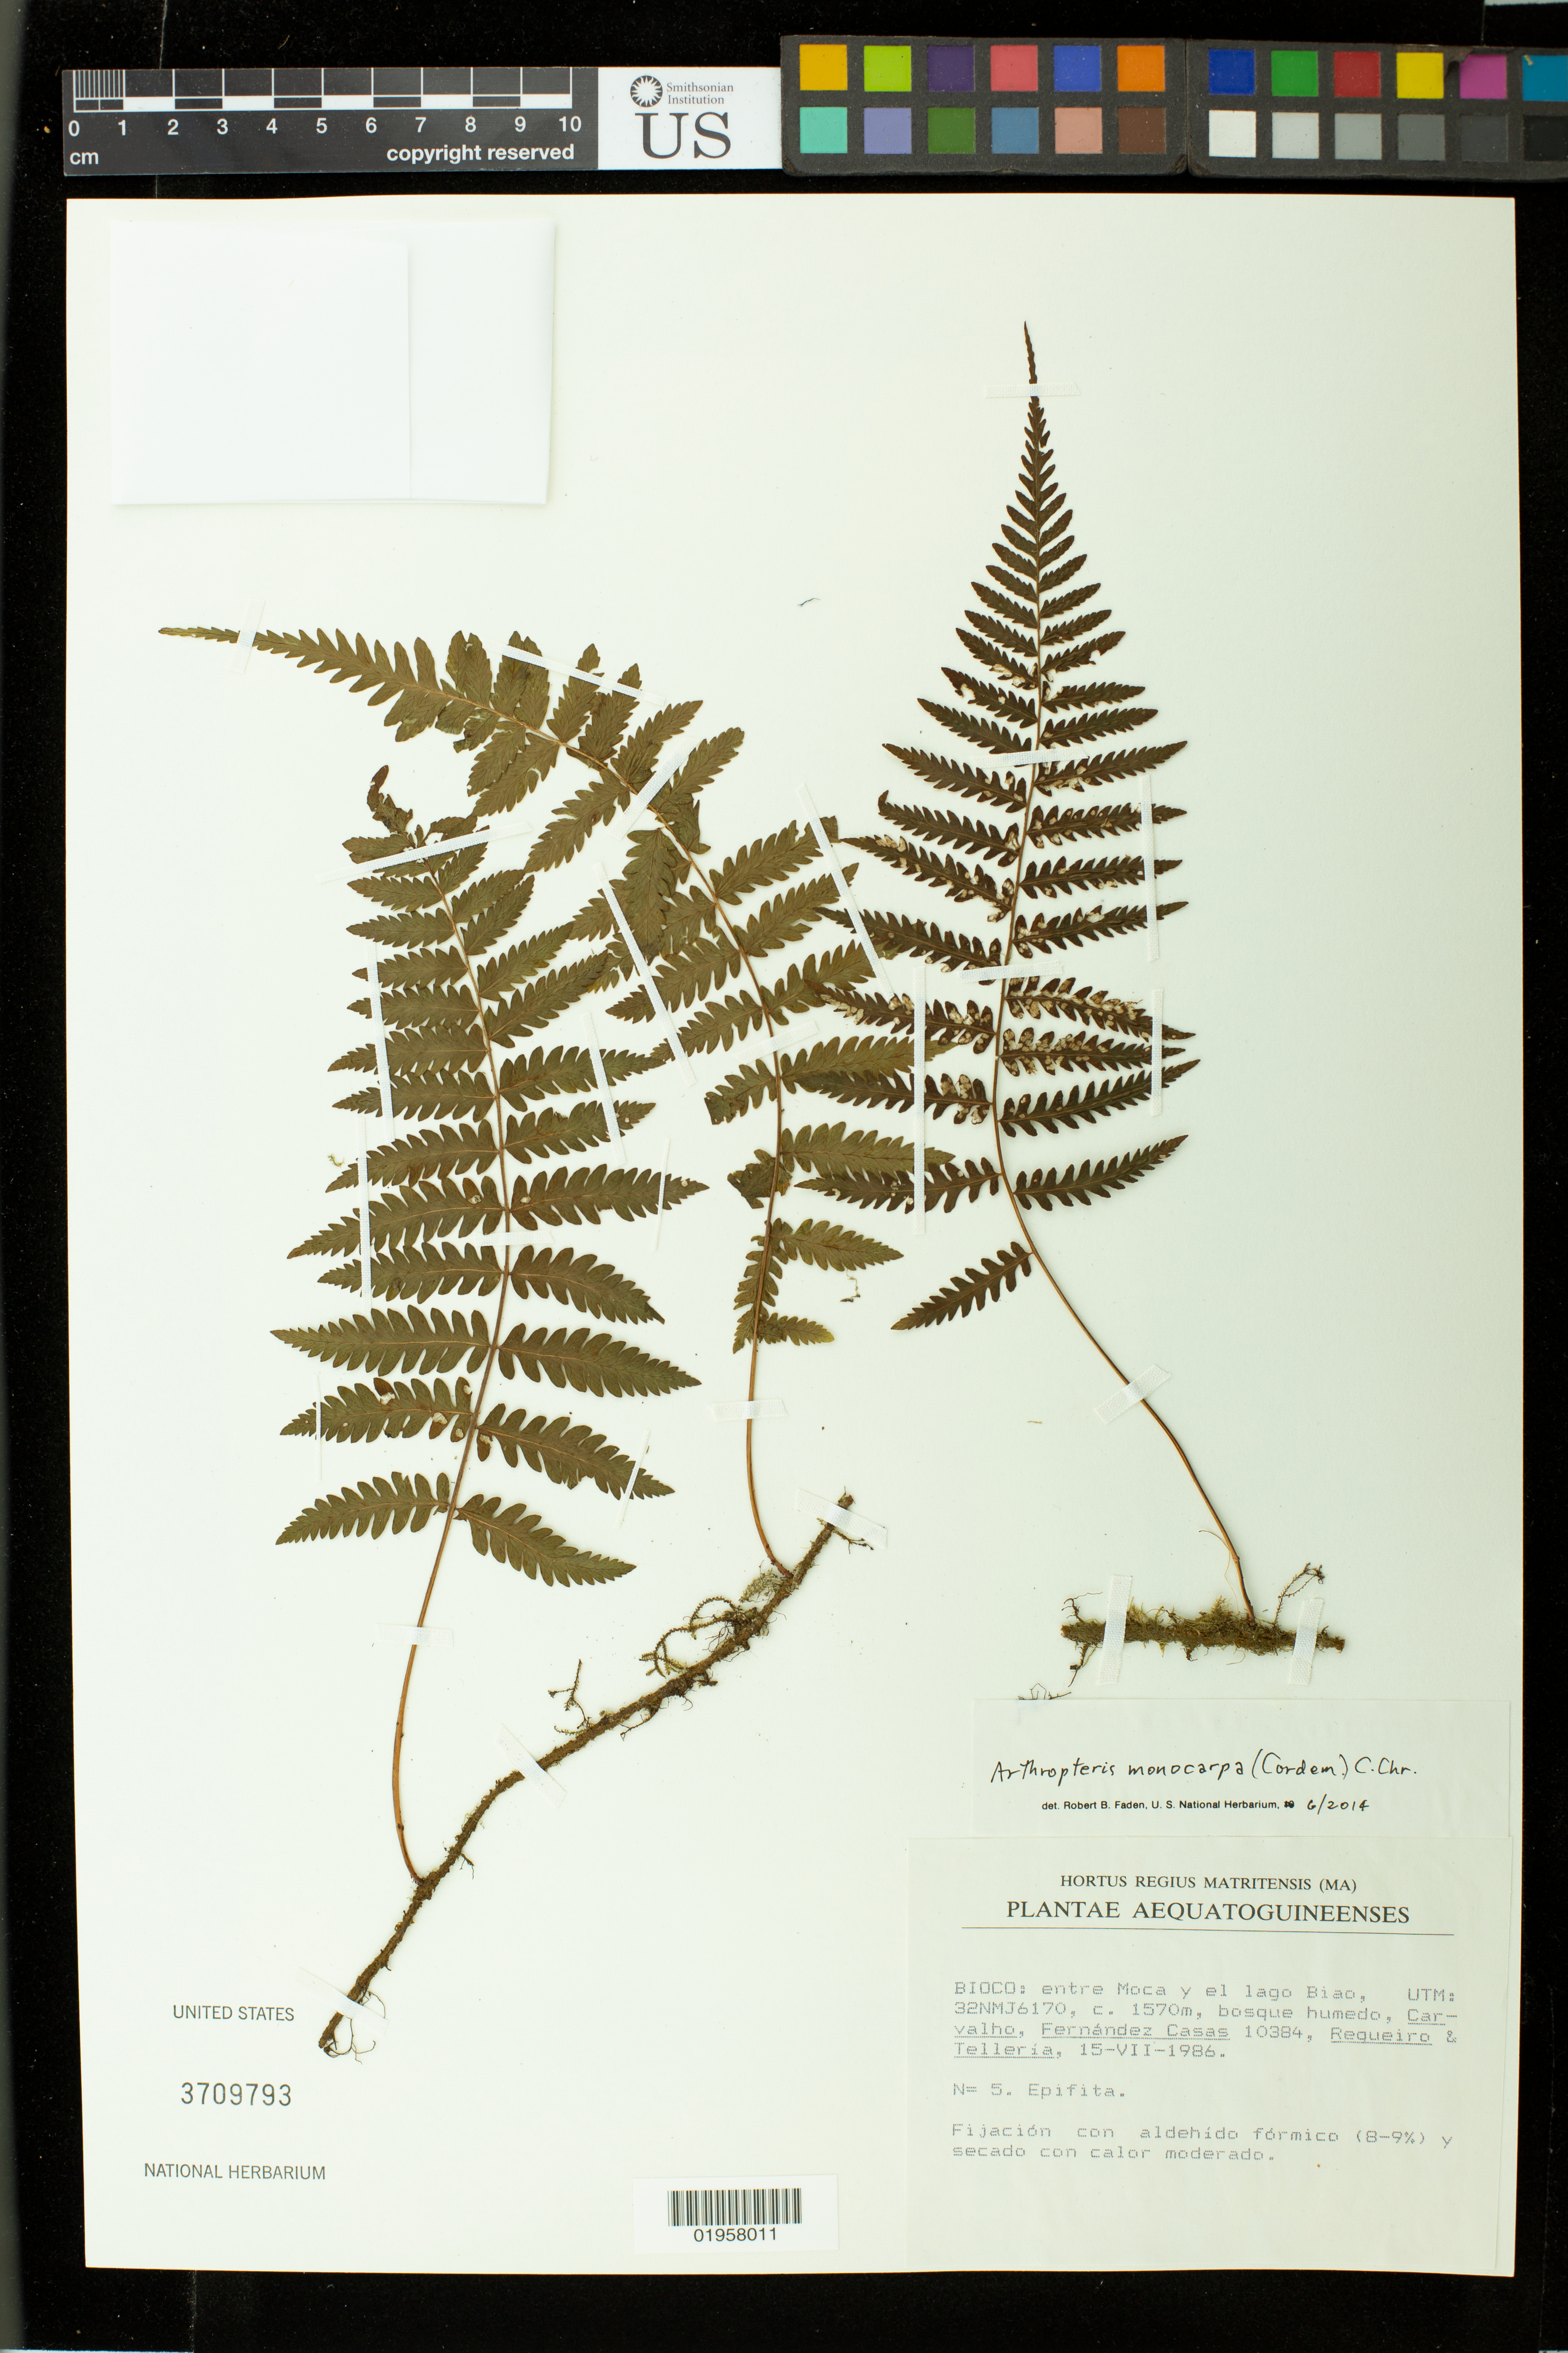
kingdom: Plantae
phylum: Tracheophyta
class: Polypodiopsida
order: Polypodiales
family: Tectariaceae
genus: Arthropteris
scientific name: Arthropteris monocarpa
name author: (Cordem.) C. Chr.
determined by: Faden, Robert B., (US), Smithsonian Institution - National Museum of Natural History (UNITED STATES)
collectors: F. J. Fernández Casas, -- Carvalho, Requeiro, -- & -. Telleria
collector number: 10384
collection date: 1986-07-15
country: Equatorial Guinea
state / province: Bioko Sur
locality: Bioco [Bioko]: entre Moca y el lago Biao, UTM: 32NMJ6170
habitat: Bosque humedo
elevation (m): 1570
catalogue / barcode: US 3709793